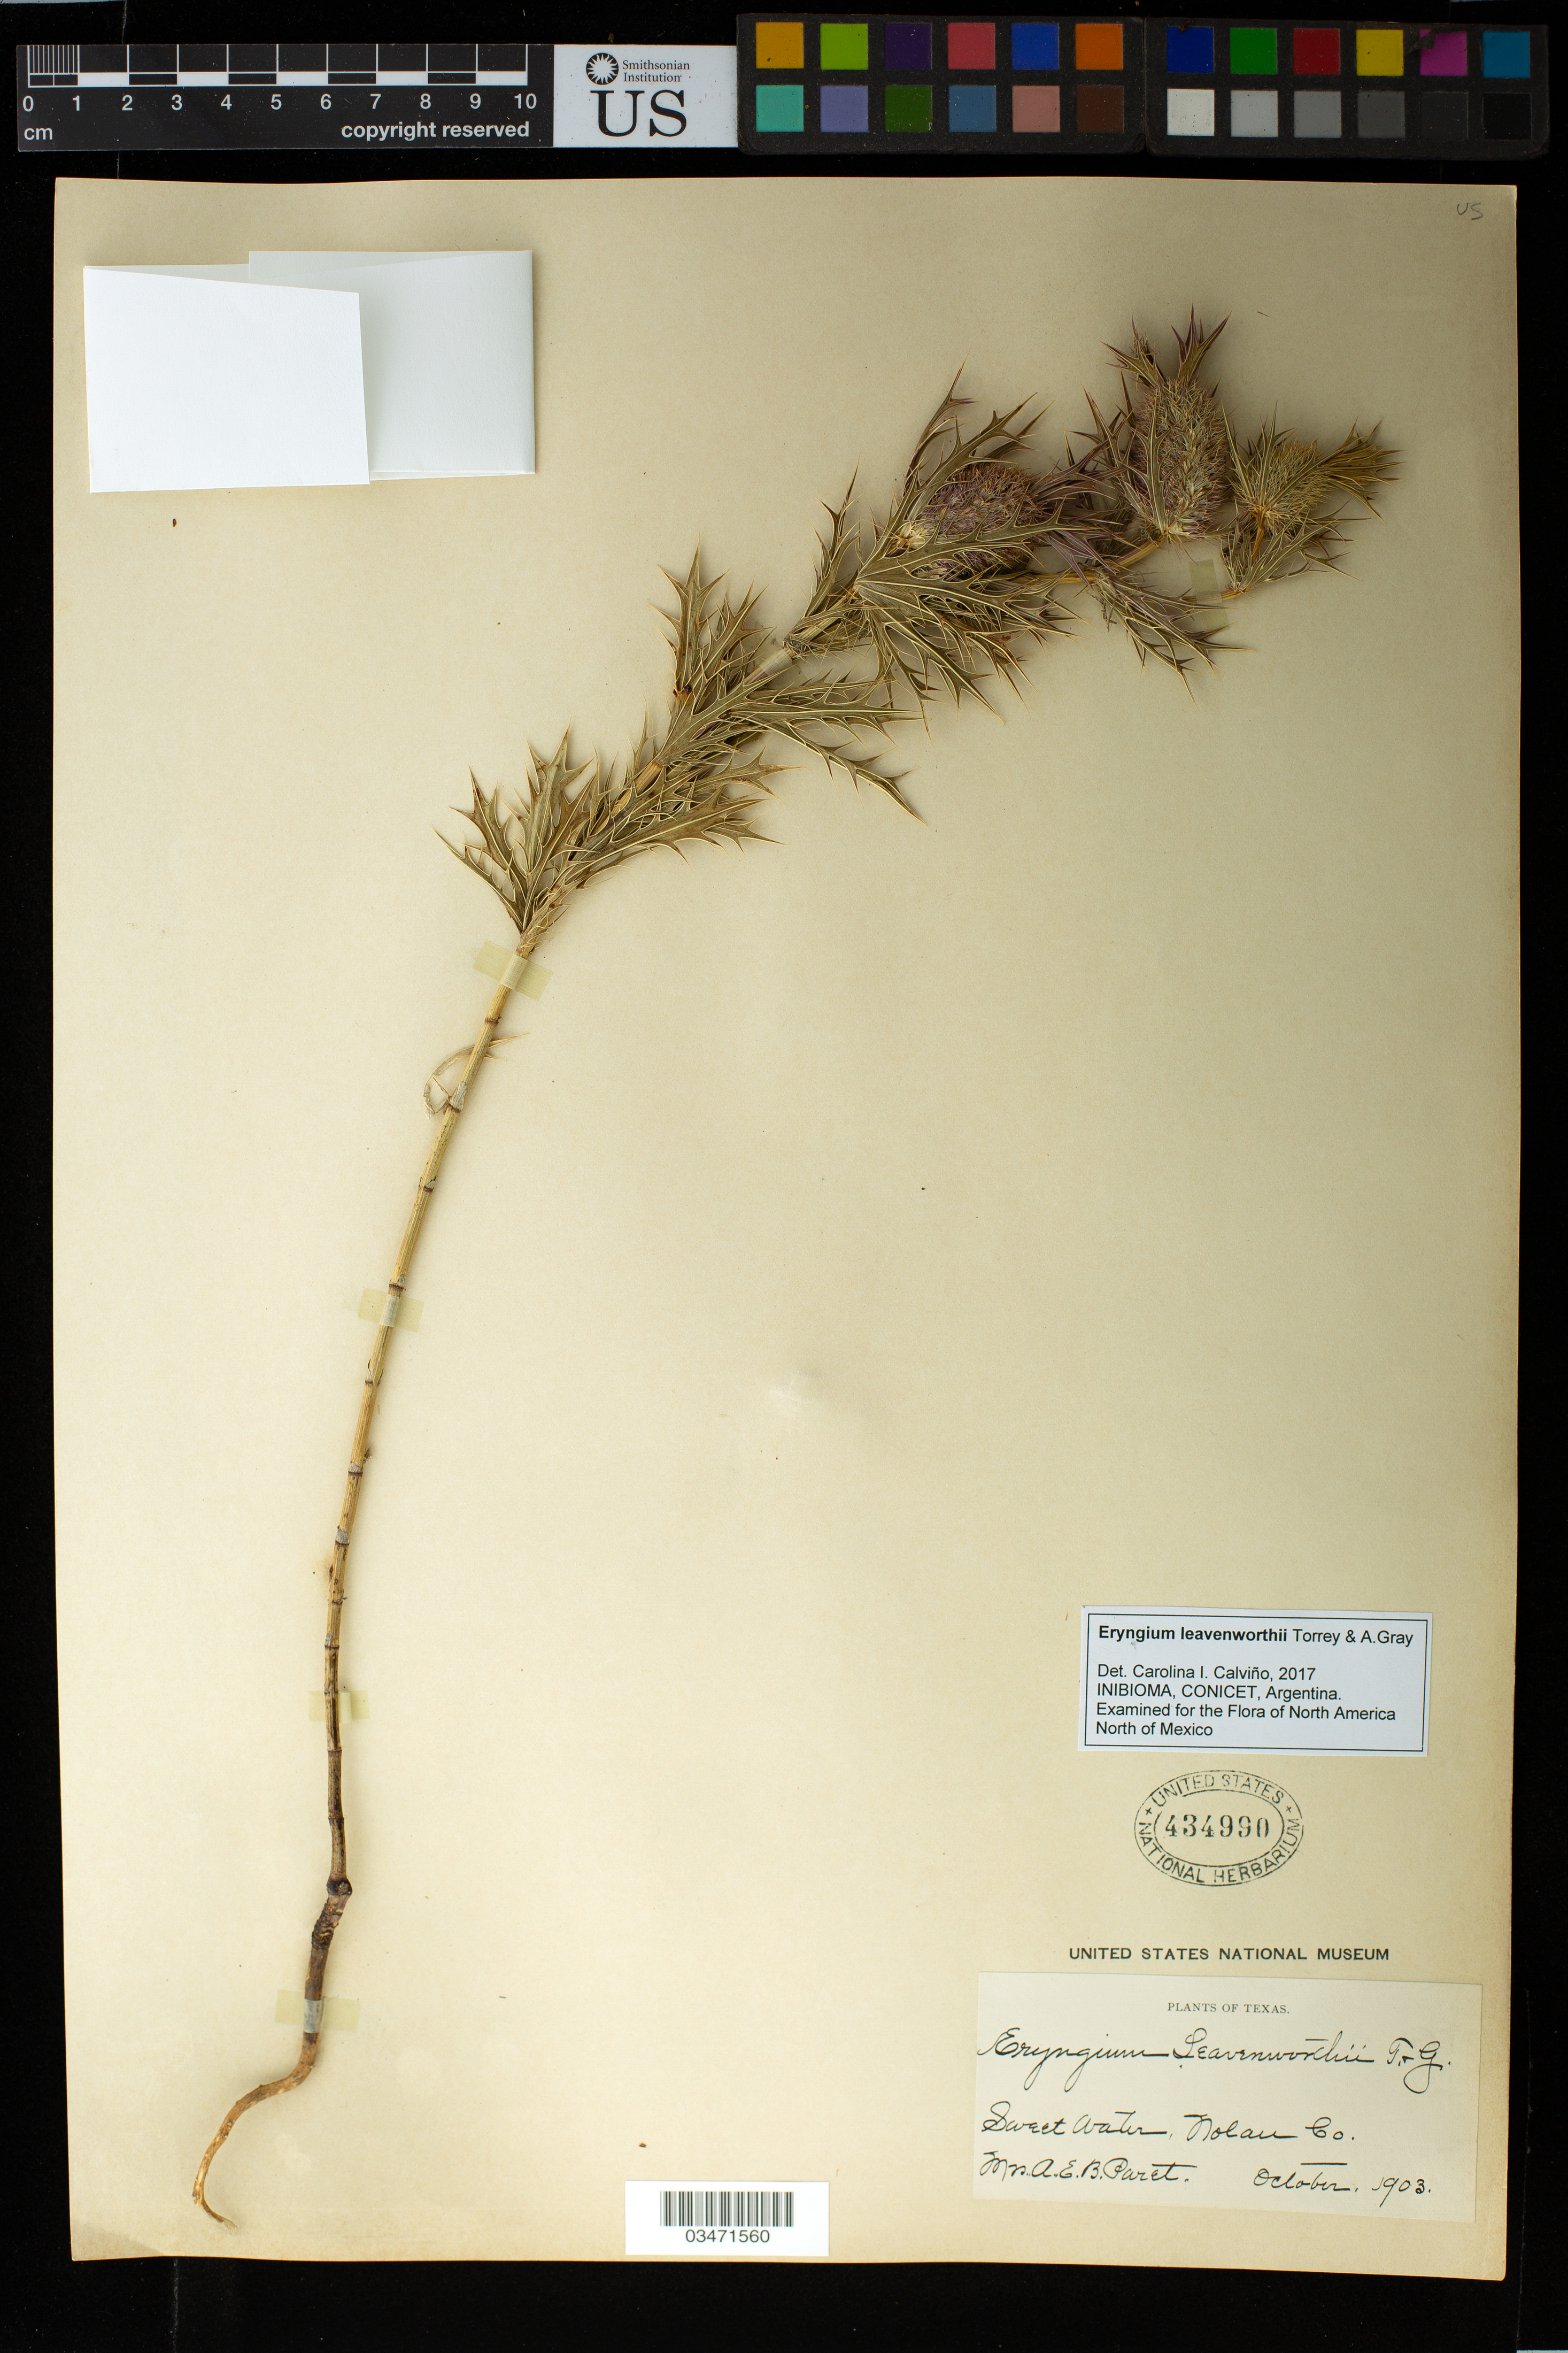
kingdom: Plantae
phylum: Tracheophyta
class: Magnoliopsida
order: Apiales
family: Apiaceae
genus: Eryngium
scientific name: Eryngium leavenworthii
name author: Torr. & A. Gray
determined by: Calviño, C. I.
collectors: A. Paret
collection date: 1903-10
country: United States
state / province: Texas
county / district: Nolan Country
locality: Sweetwater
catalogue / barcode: US 434990